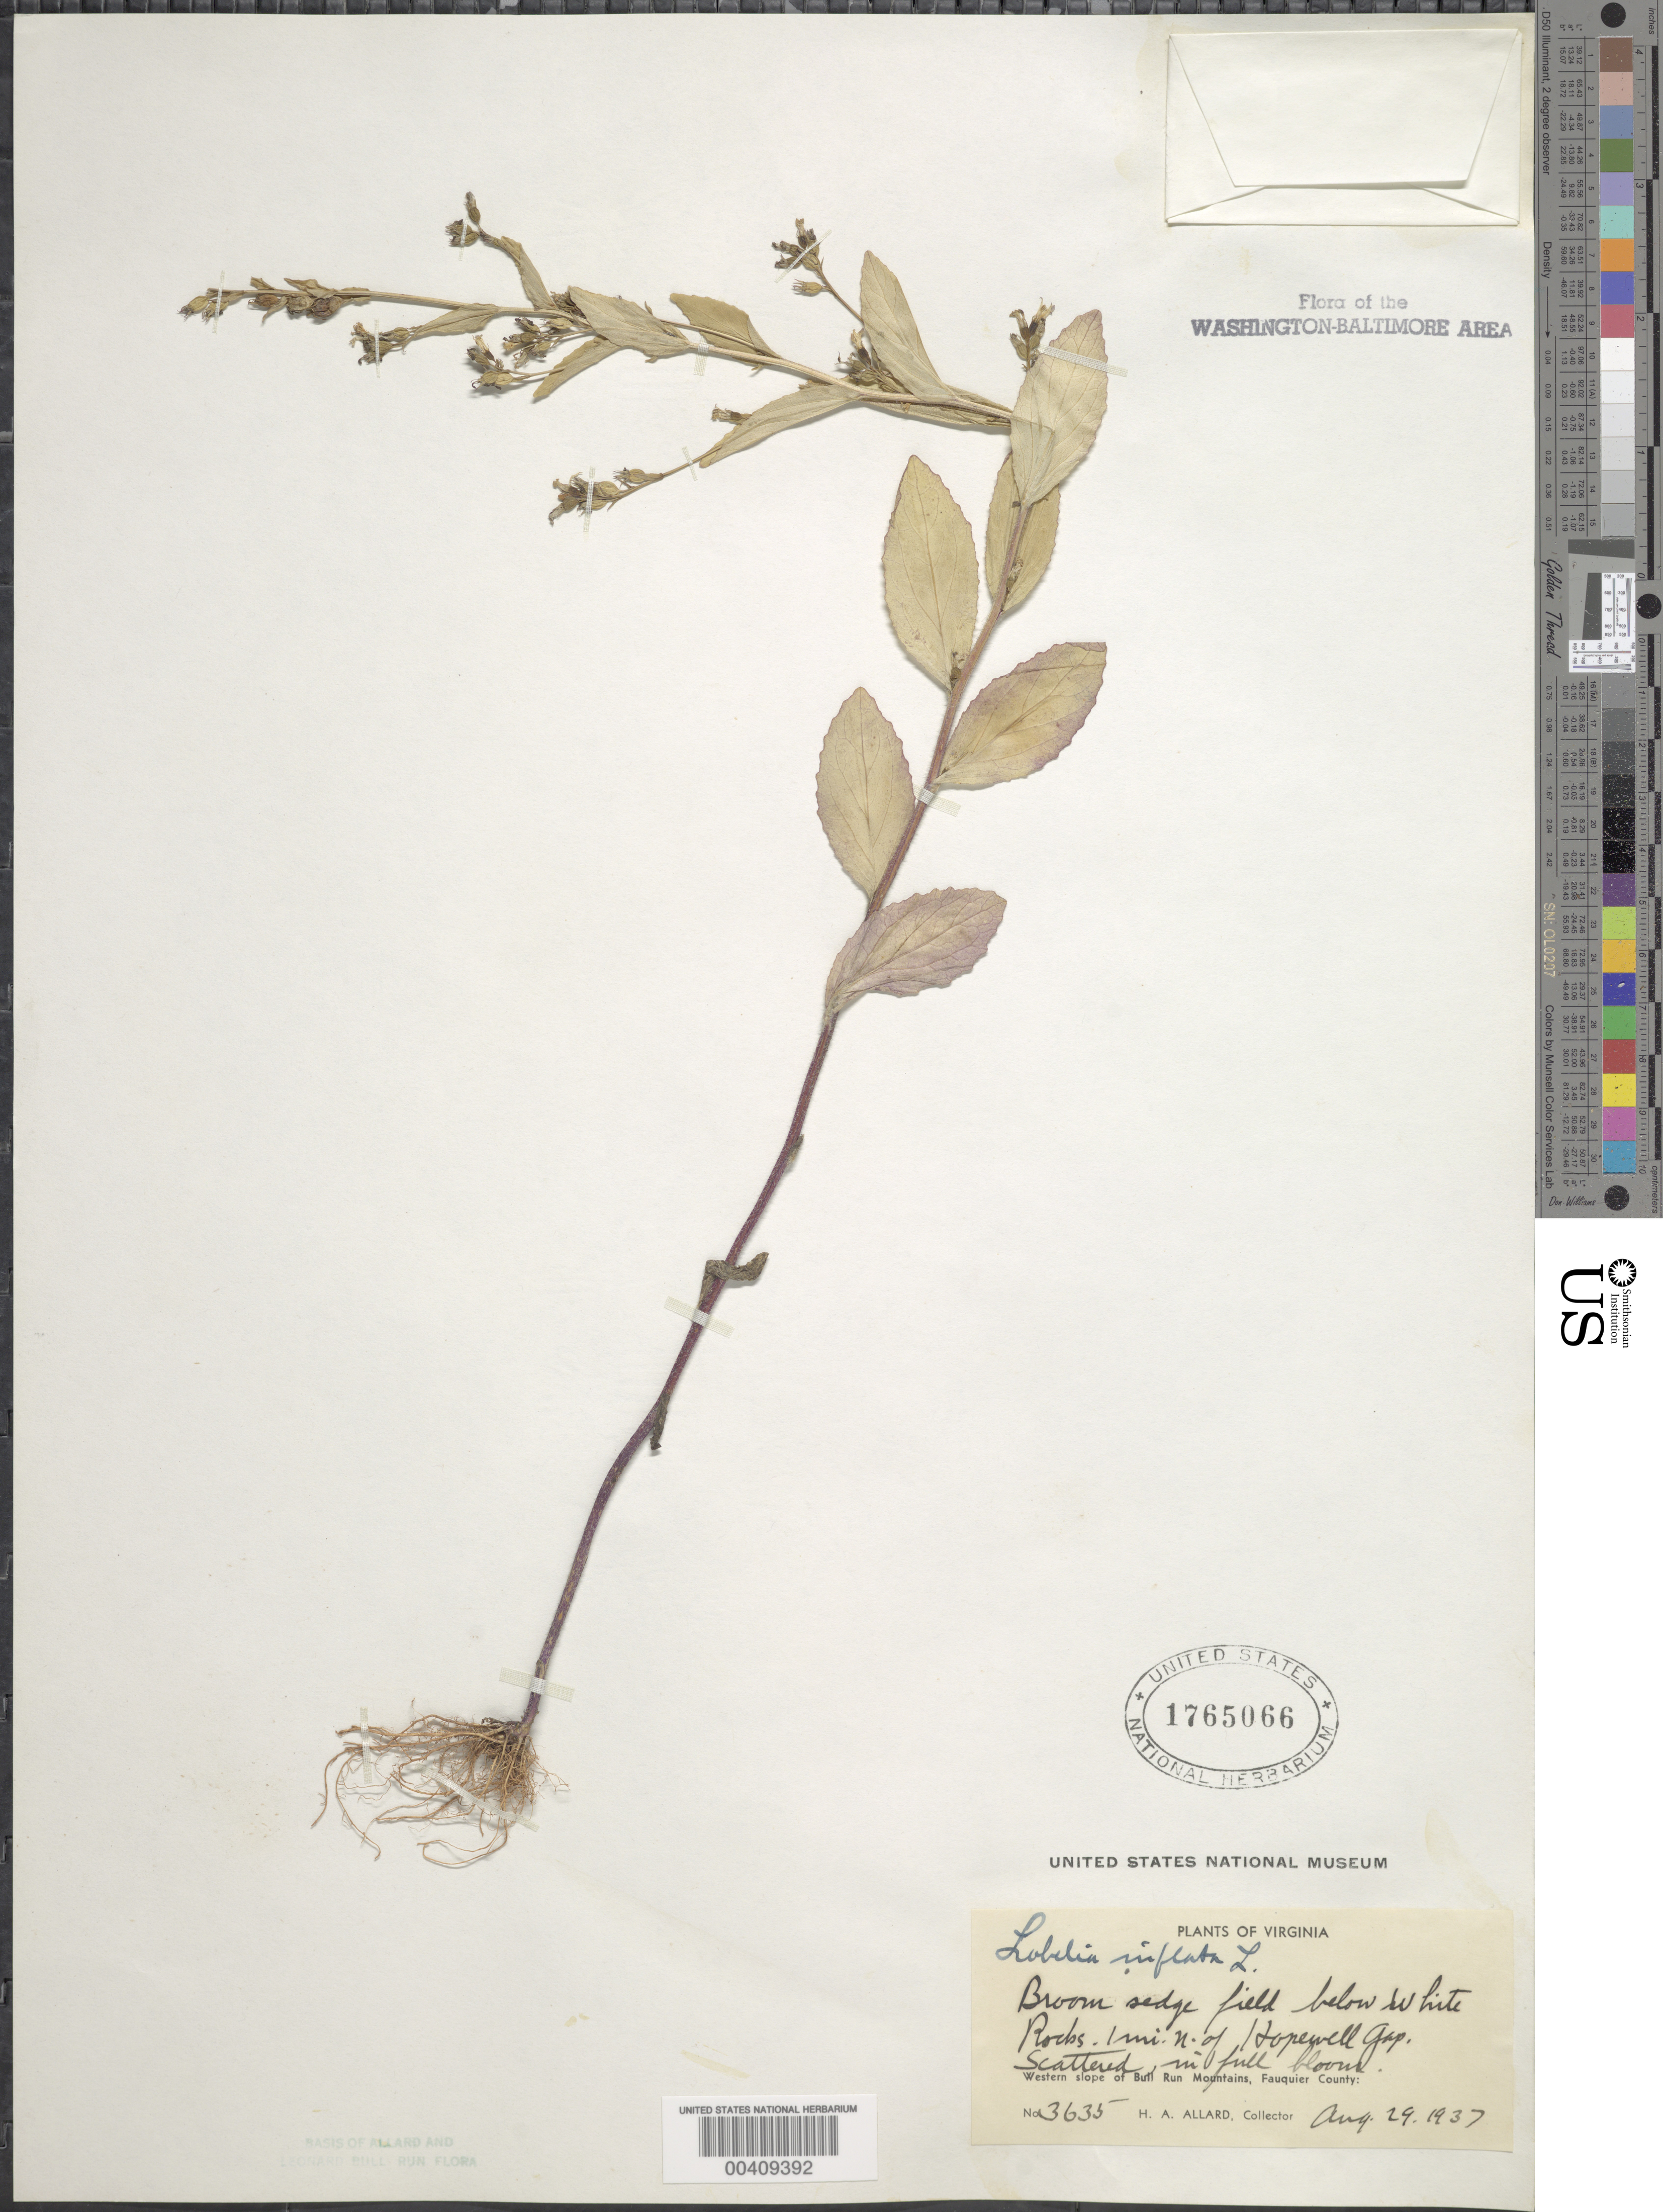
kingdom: Plantae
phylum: Tracheophyta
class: Magnoliopsida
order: Asterales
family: Campanulaceae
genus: Lobelia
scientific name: Lobelia inflata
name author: L.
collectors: H. A. Allard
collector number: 3635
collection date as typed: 29 Aug 1937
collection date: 1937-08-29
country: United States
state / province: Virginia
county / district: Fauquier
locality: Bull Run Mountains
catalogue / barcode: US 1765066